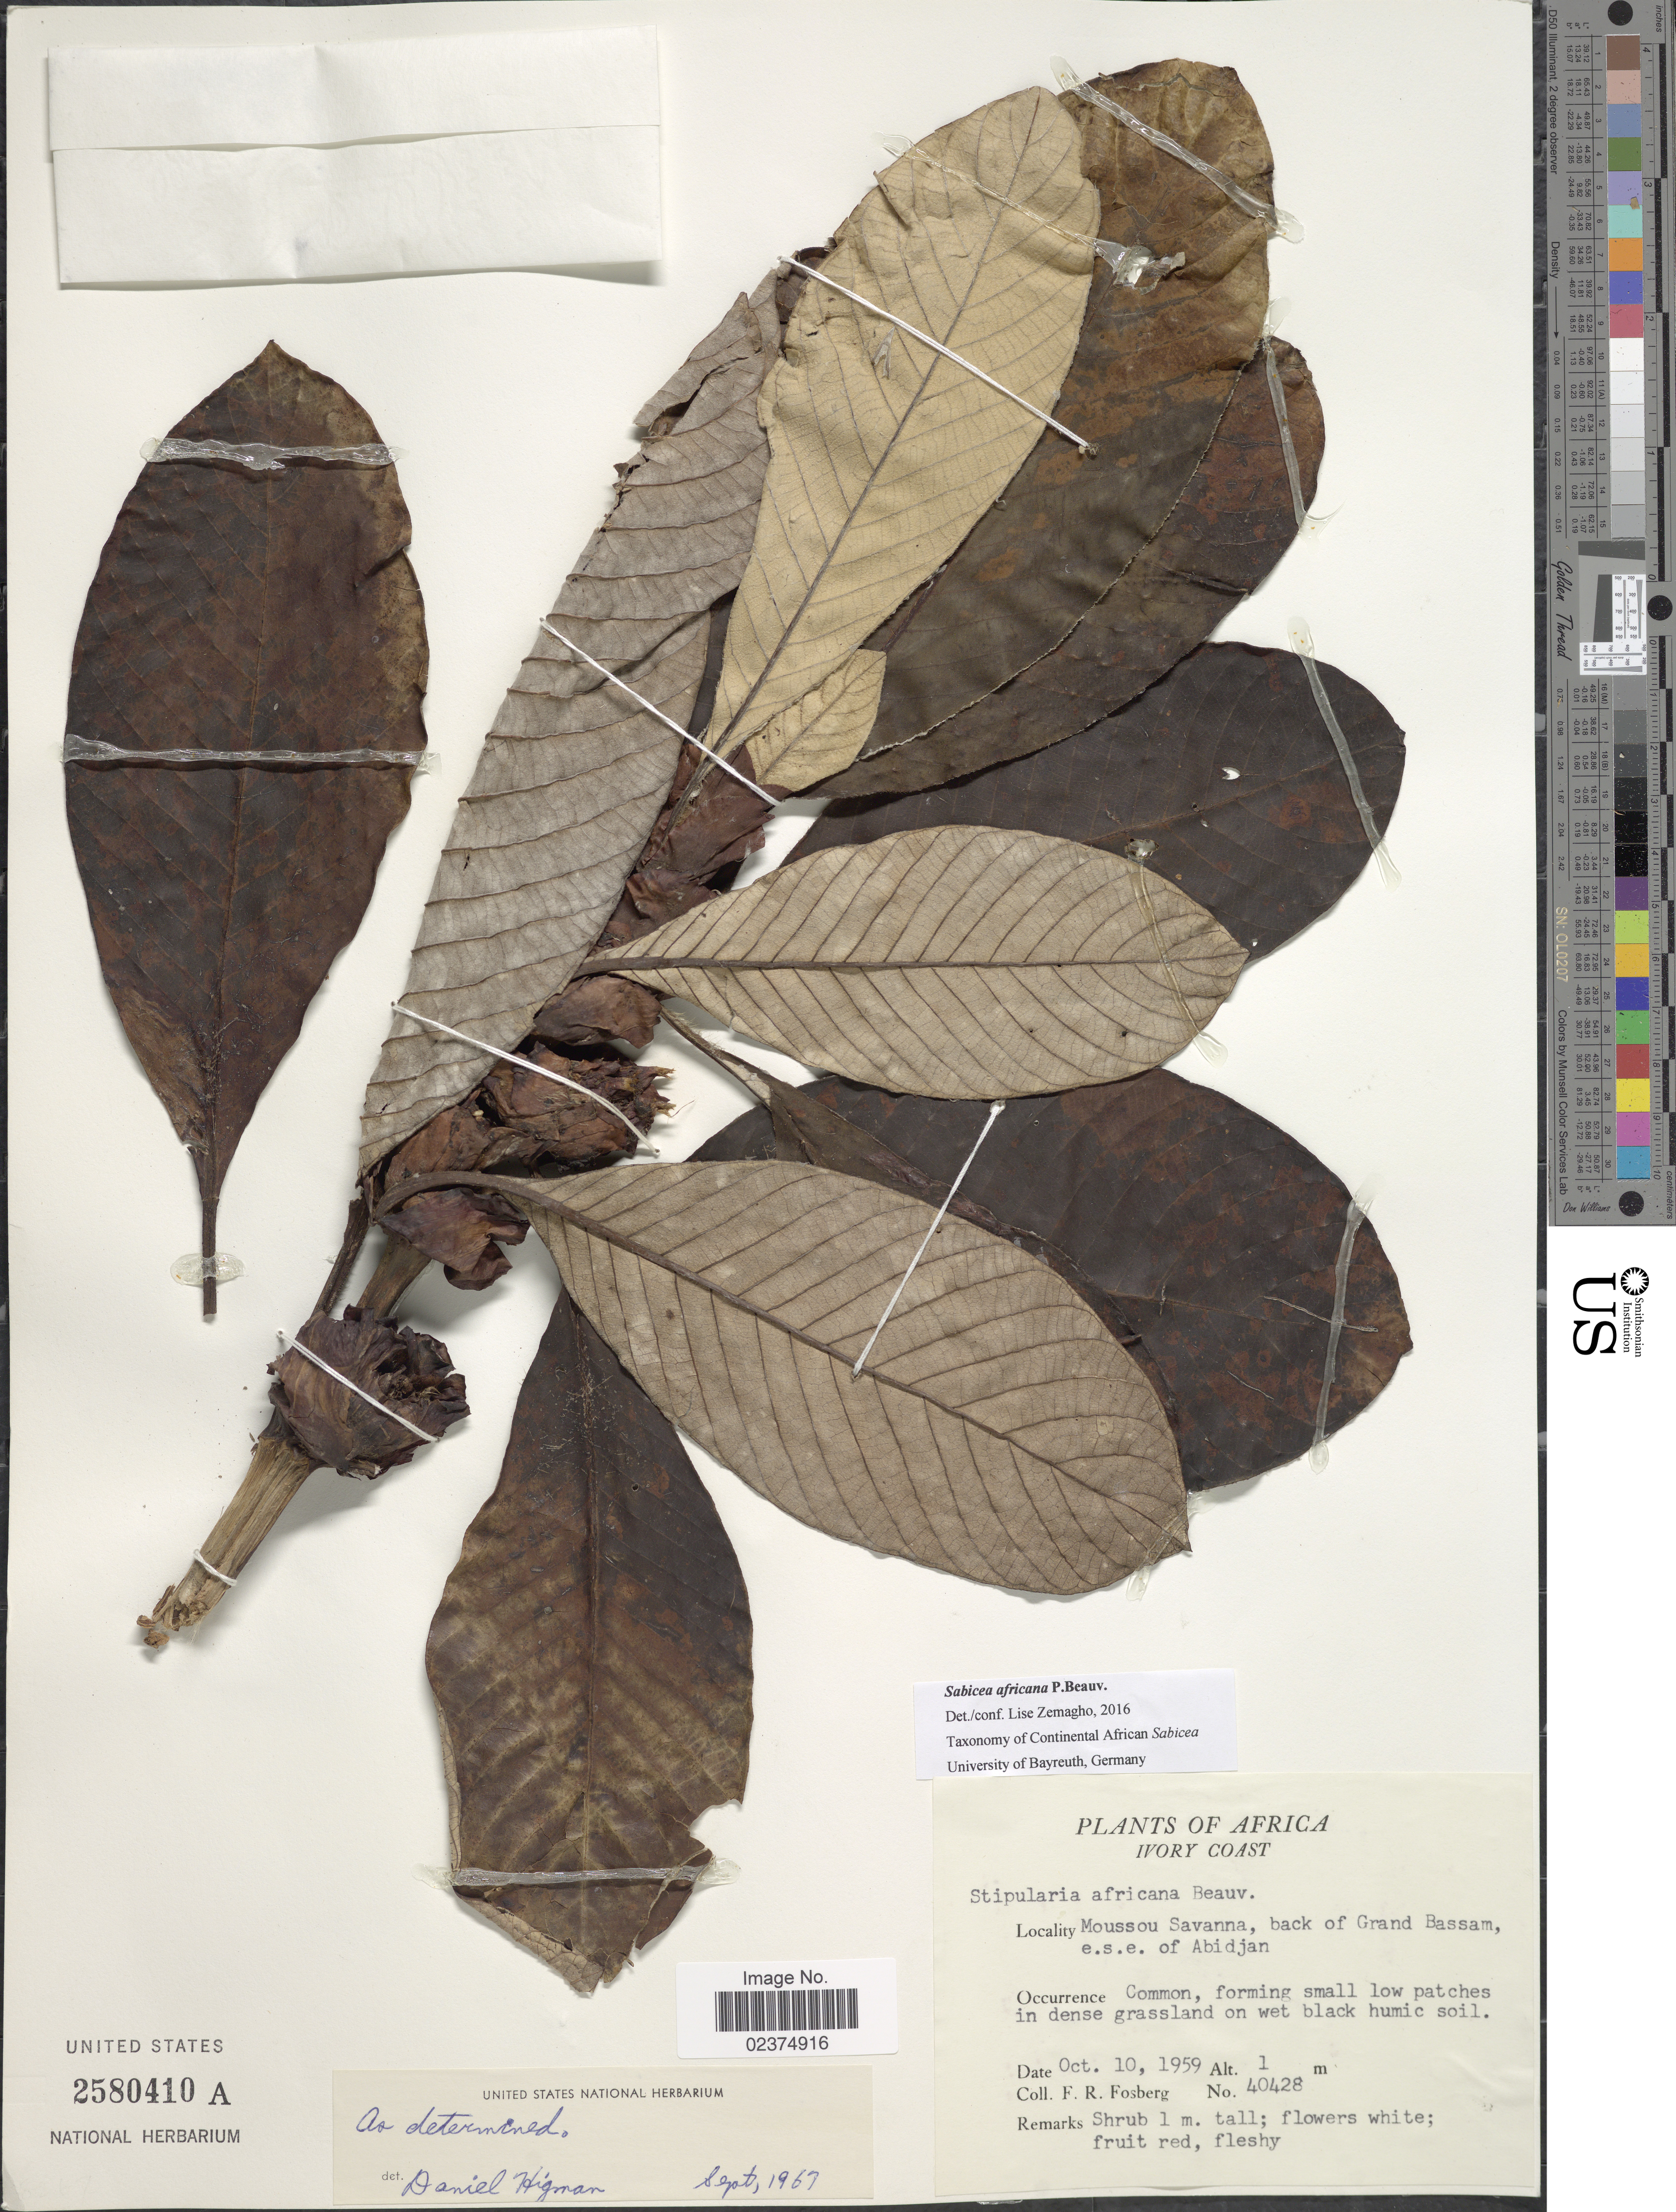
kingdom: Plantae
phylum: Tracheophyta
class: Magnoliopsida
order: Gentianales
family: Rubiaceae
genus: Sabicea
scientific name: Sabicea africana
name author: (P. Beauv.) Hepper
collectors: F. R. Fosberg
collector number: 40428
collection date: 1959-10-10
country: Ivory Coast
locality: Moussou Savanna, back of Grand Bassam, e.s.e. of Abidjan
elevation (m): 1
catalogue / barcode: US 2580410A